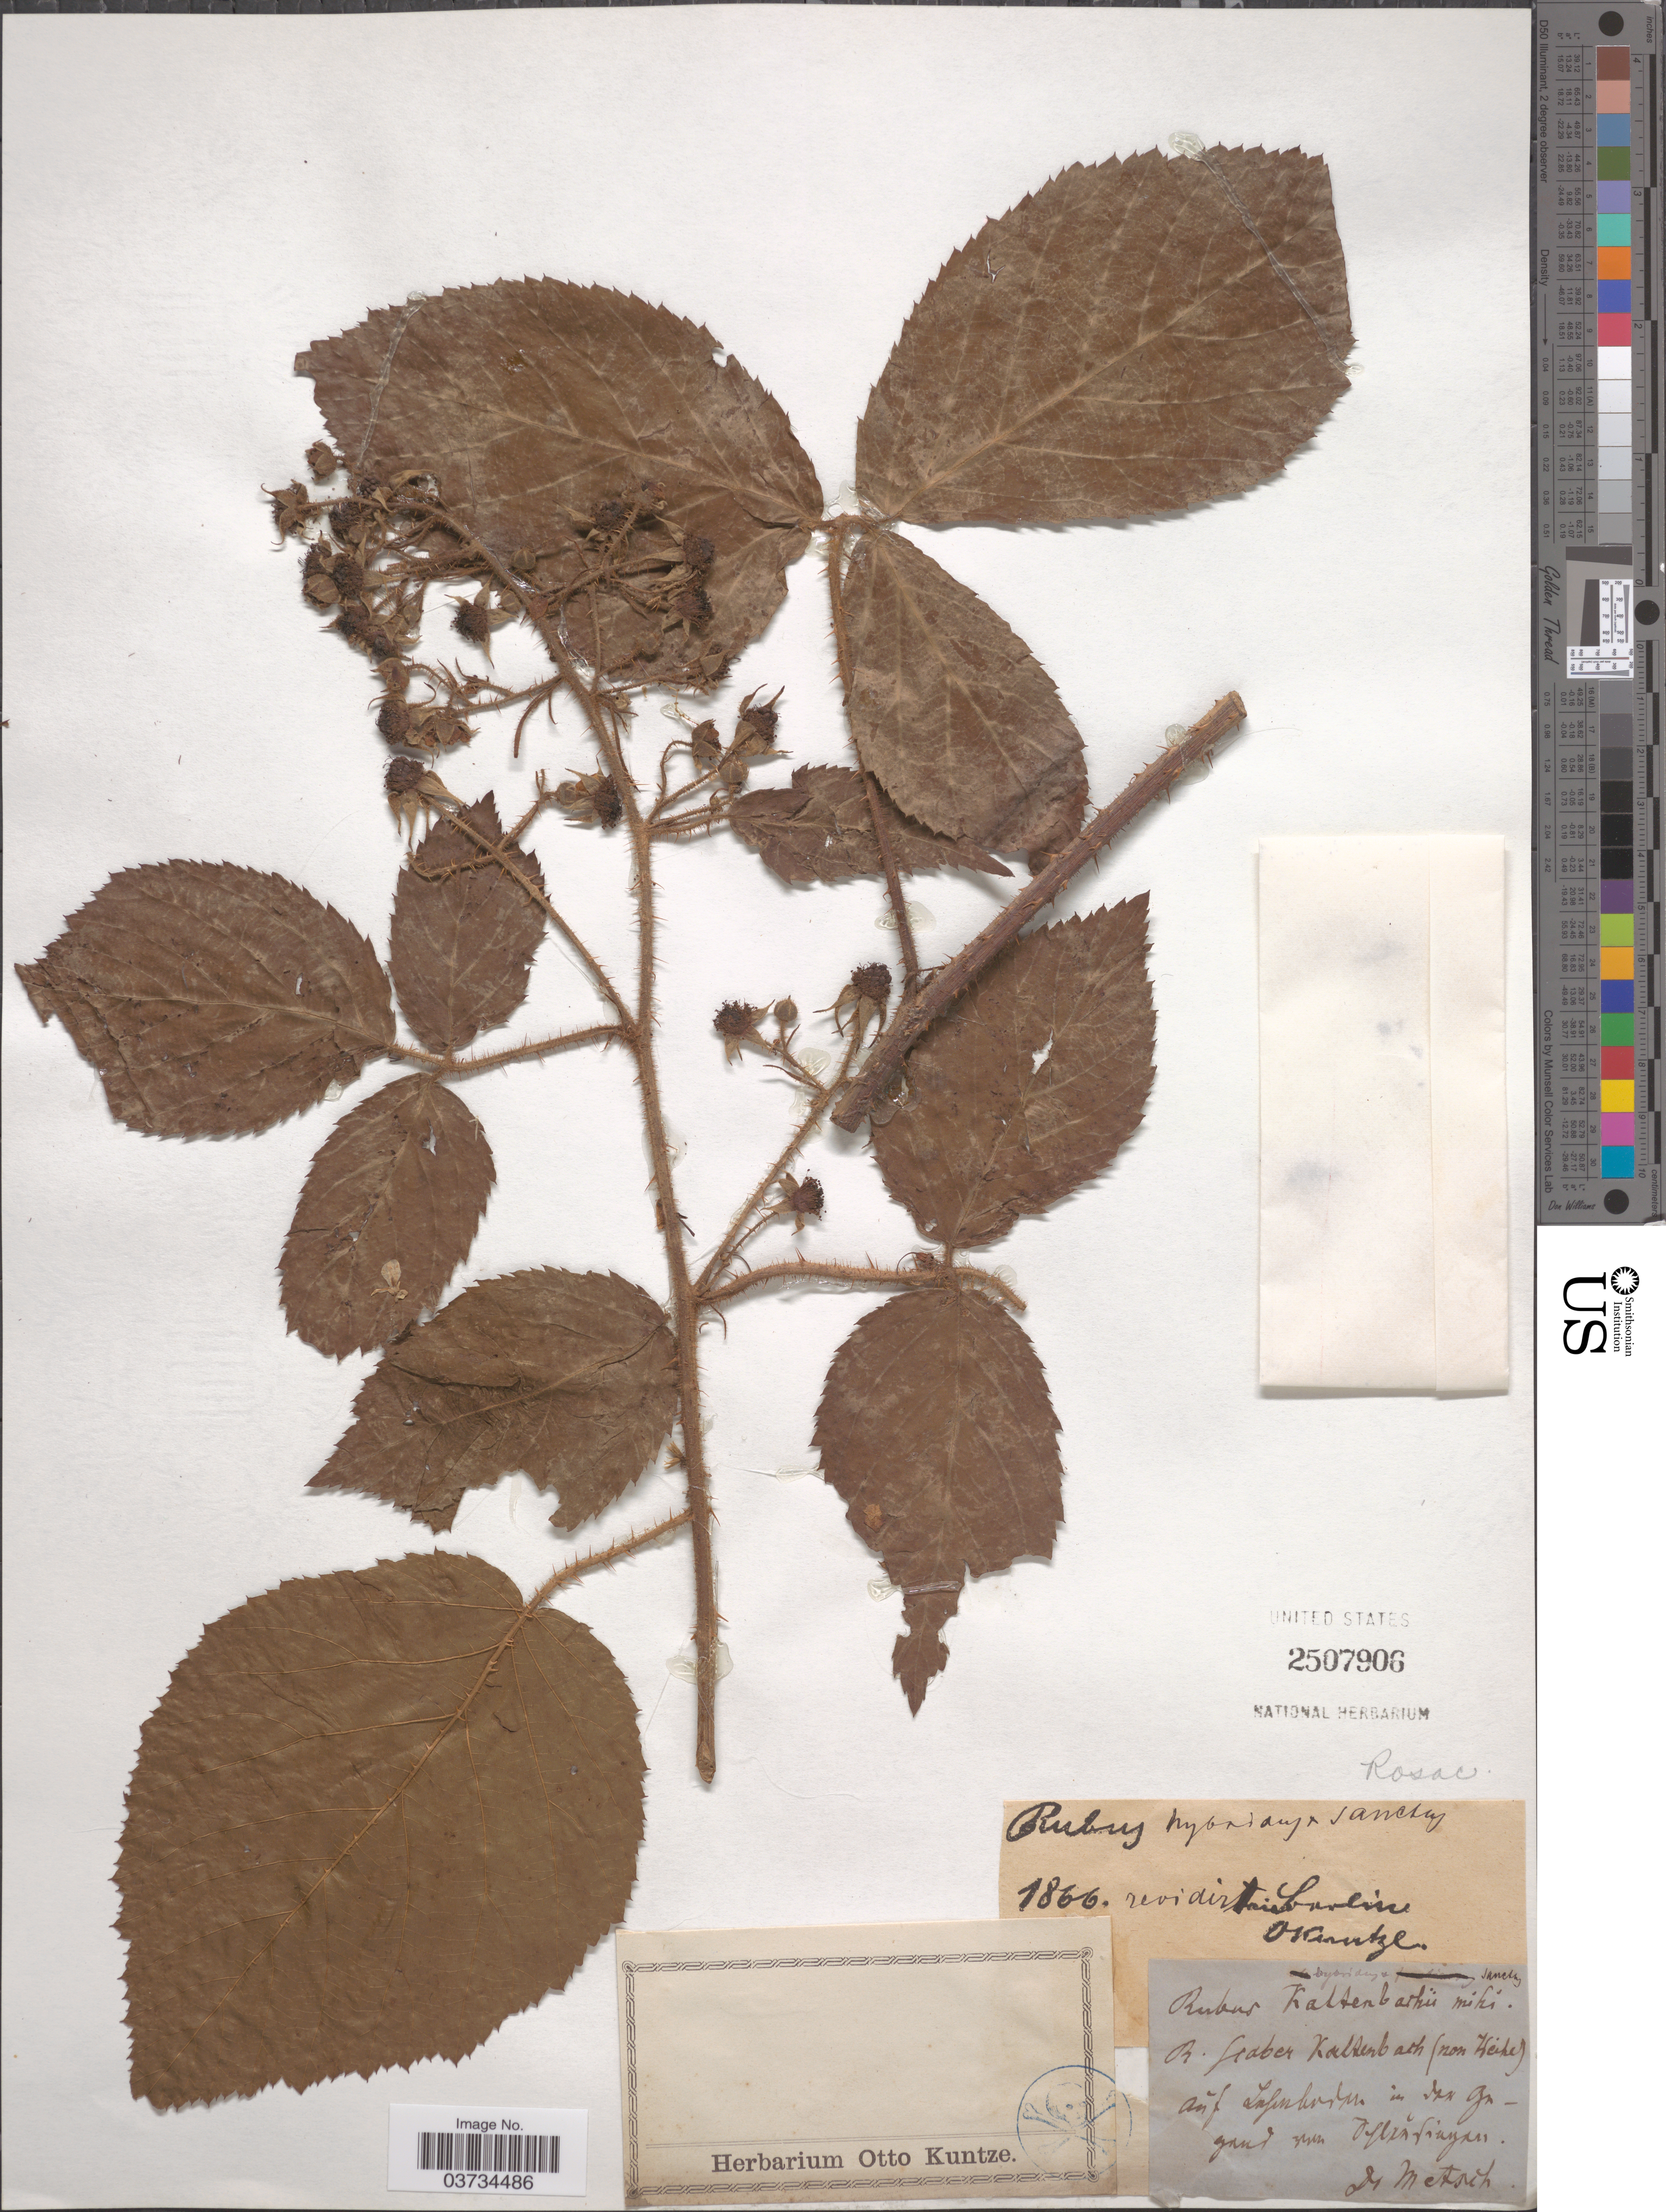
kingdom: Plantae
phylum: Tracheophyta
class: Magnoliopsida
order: Rosales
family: Rosaceae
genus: Rubus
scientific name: Rubus glandulosus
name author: Bellardi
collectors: Metsch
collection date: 1866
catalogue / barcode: US 2507906